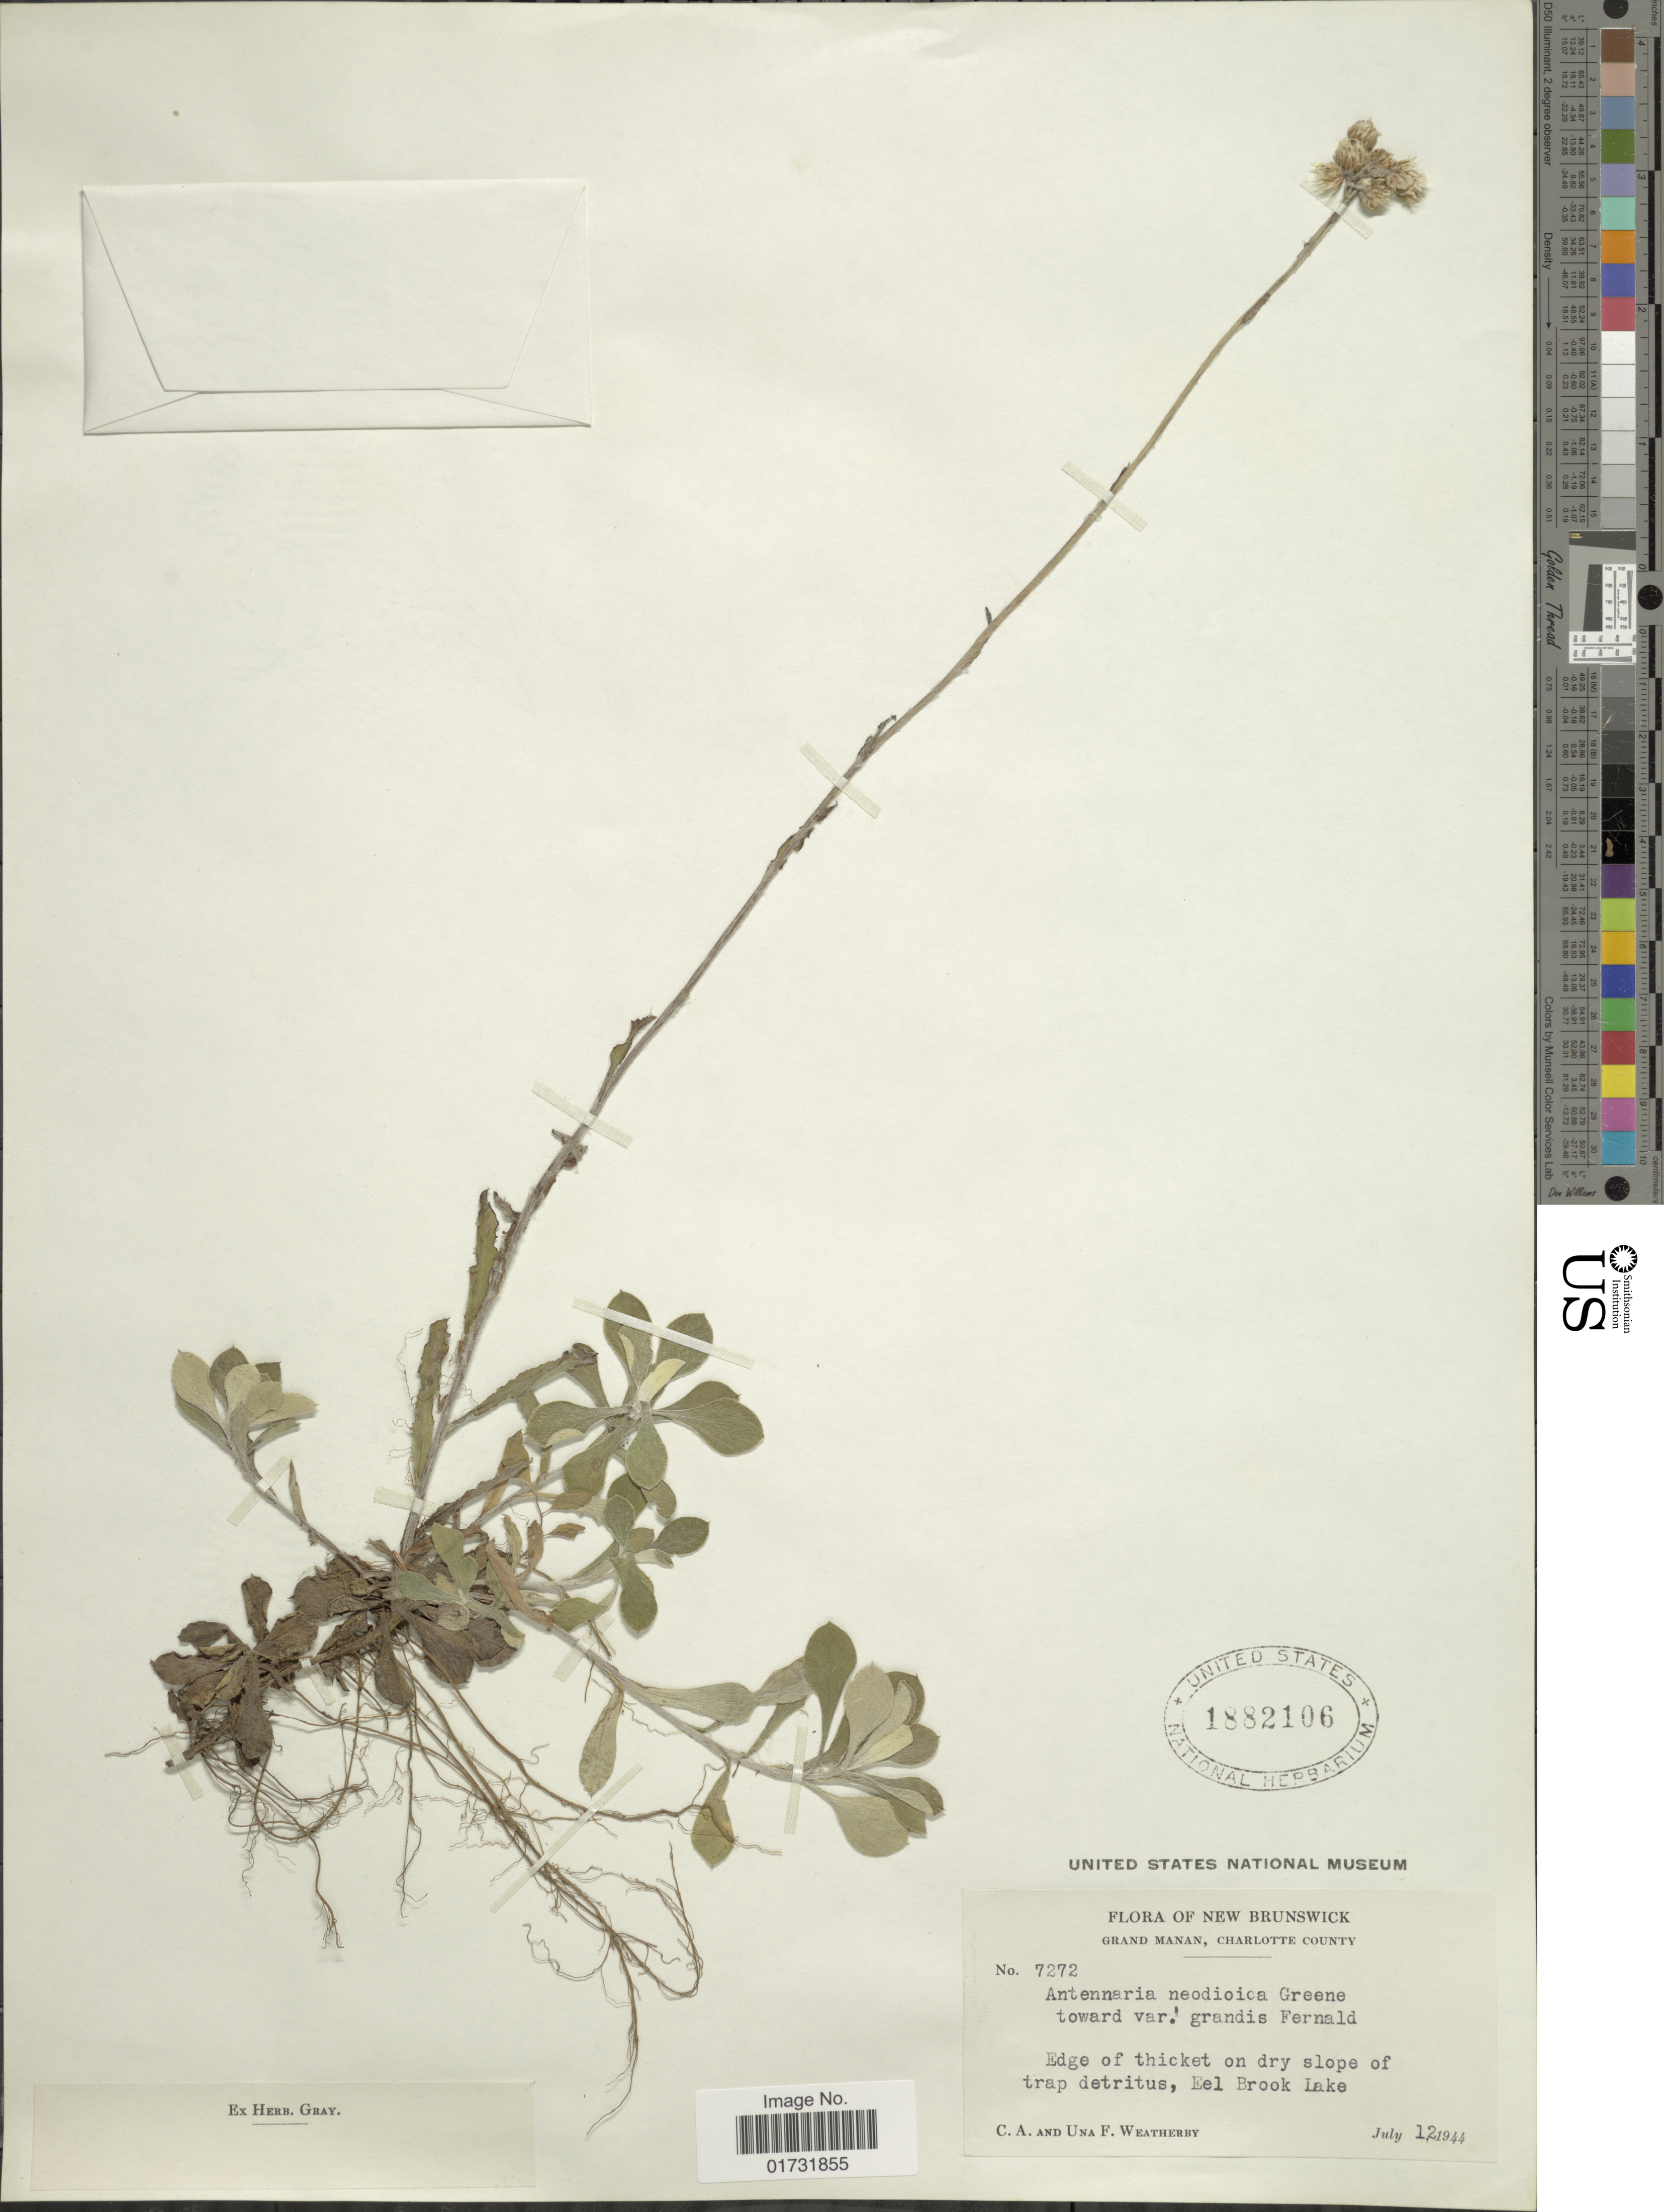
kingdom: Plantae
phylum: Tracheophyta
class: Magnoliopsida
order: Asterales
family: Asteraceae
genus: Antennaria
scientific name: Antennaria neodioica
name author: Greene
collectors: C. A. Weatherby & U. Weatherby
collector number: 7272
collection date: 1944-07-12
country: Canada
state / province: New Brunswick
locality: Grand Manan, Charlotte County. Eel Brook Lake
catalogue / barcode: US 1882106